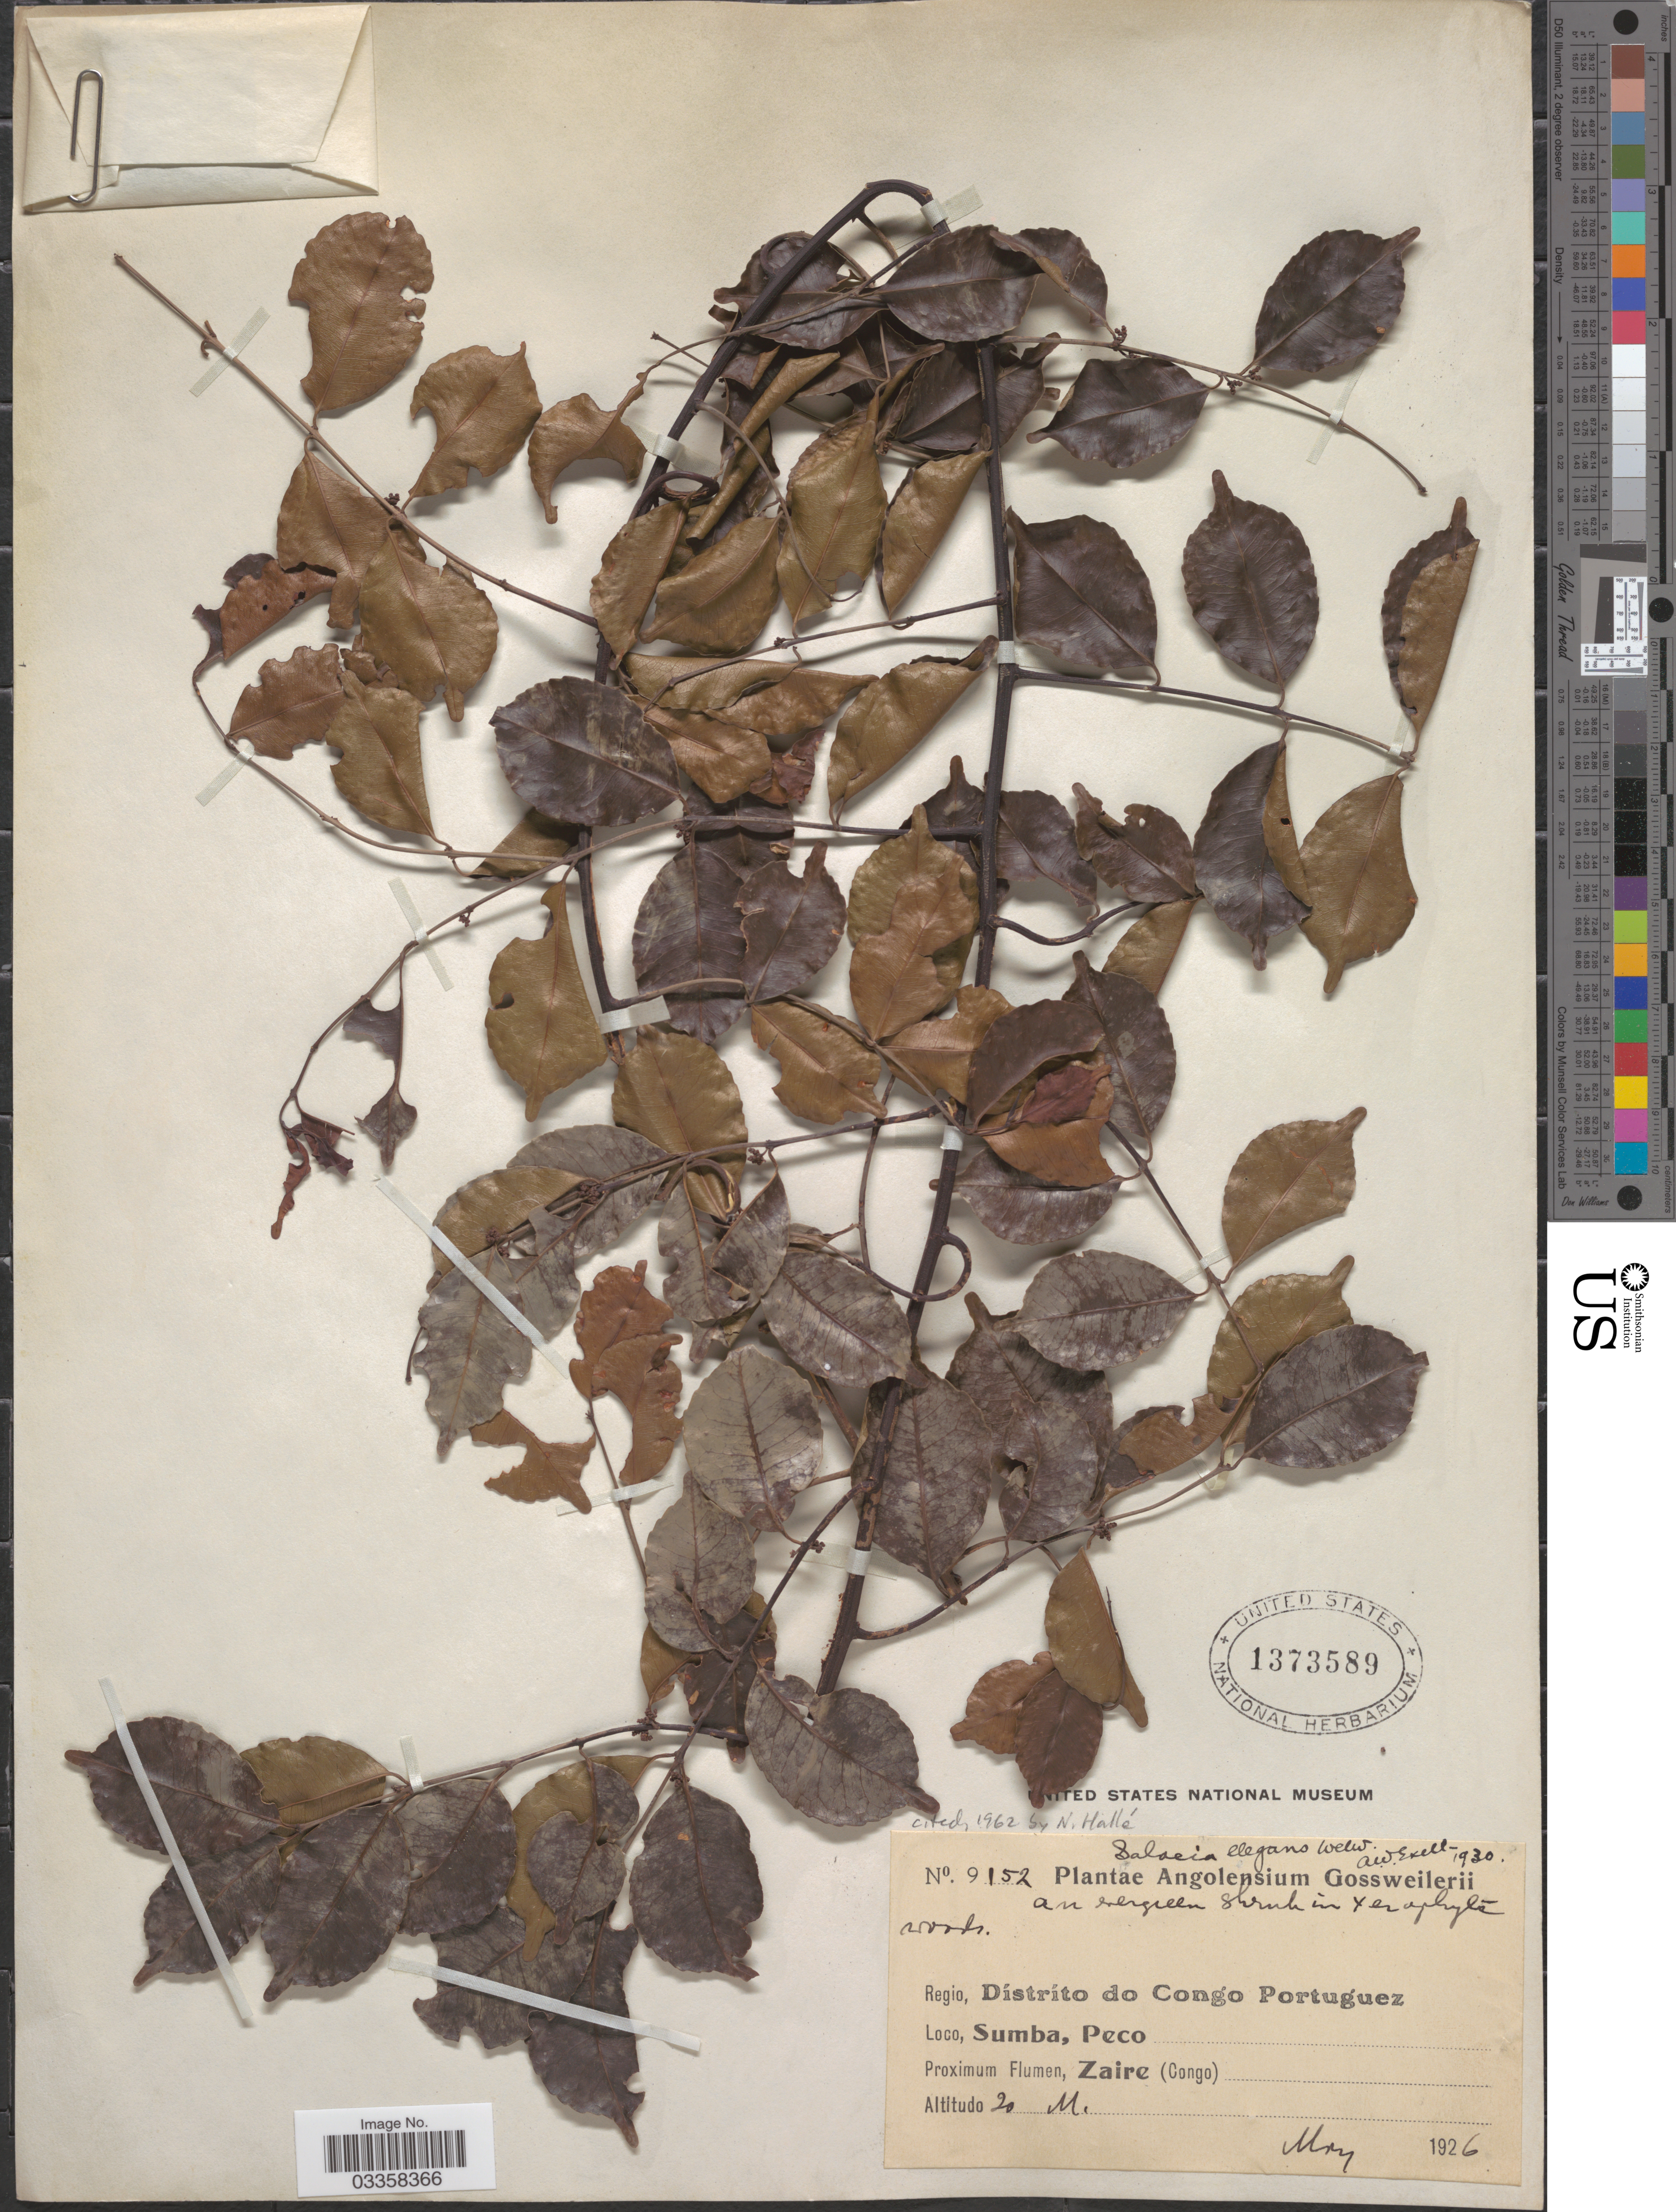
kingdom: Plantae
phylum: Tracheophyta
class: Magnoliopsida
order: Celastrales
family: Celastraceae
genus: Salacia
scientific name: Salacia elegans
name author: Welw. ex Oliv.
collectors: -. Gossweiler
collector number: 9152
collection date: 1926-05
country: Angola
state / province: Zaire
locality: Regio, Distito do Congo Portuguez. Sumba, Peco.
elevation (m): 20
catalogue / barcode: US 1373589